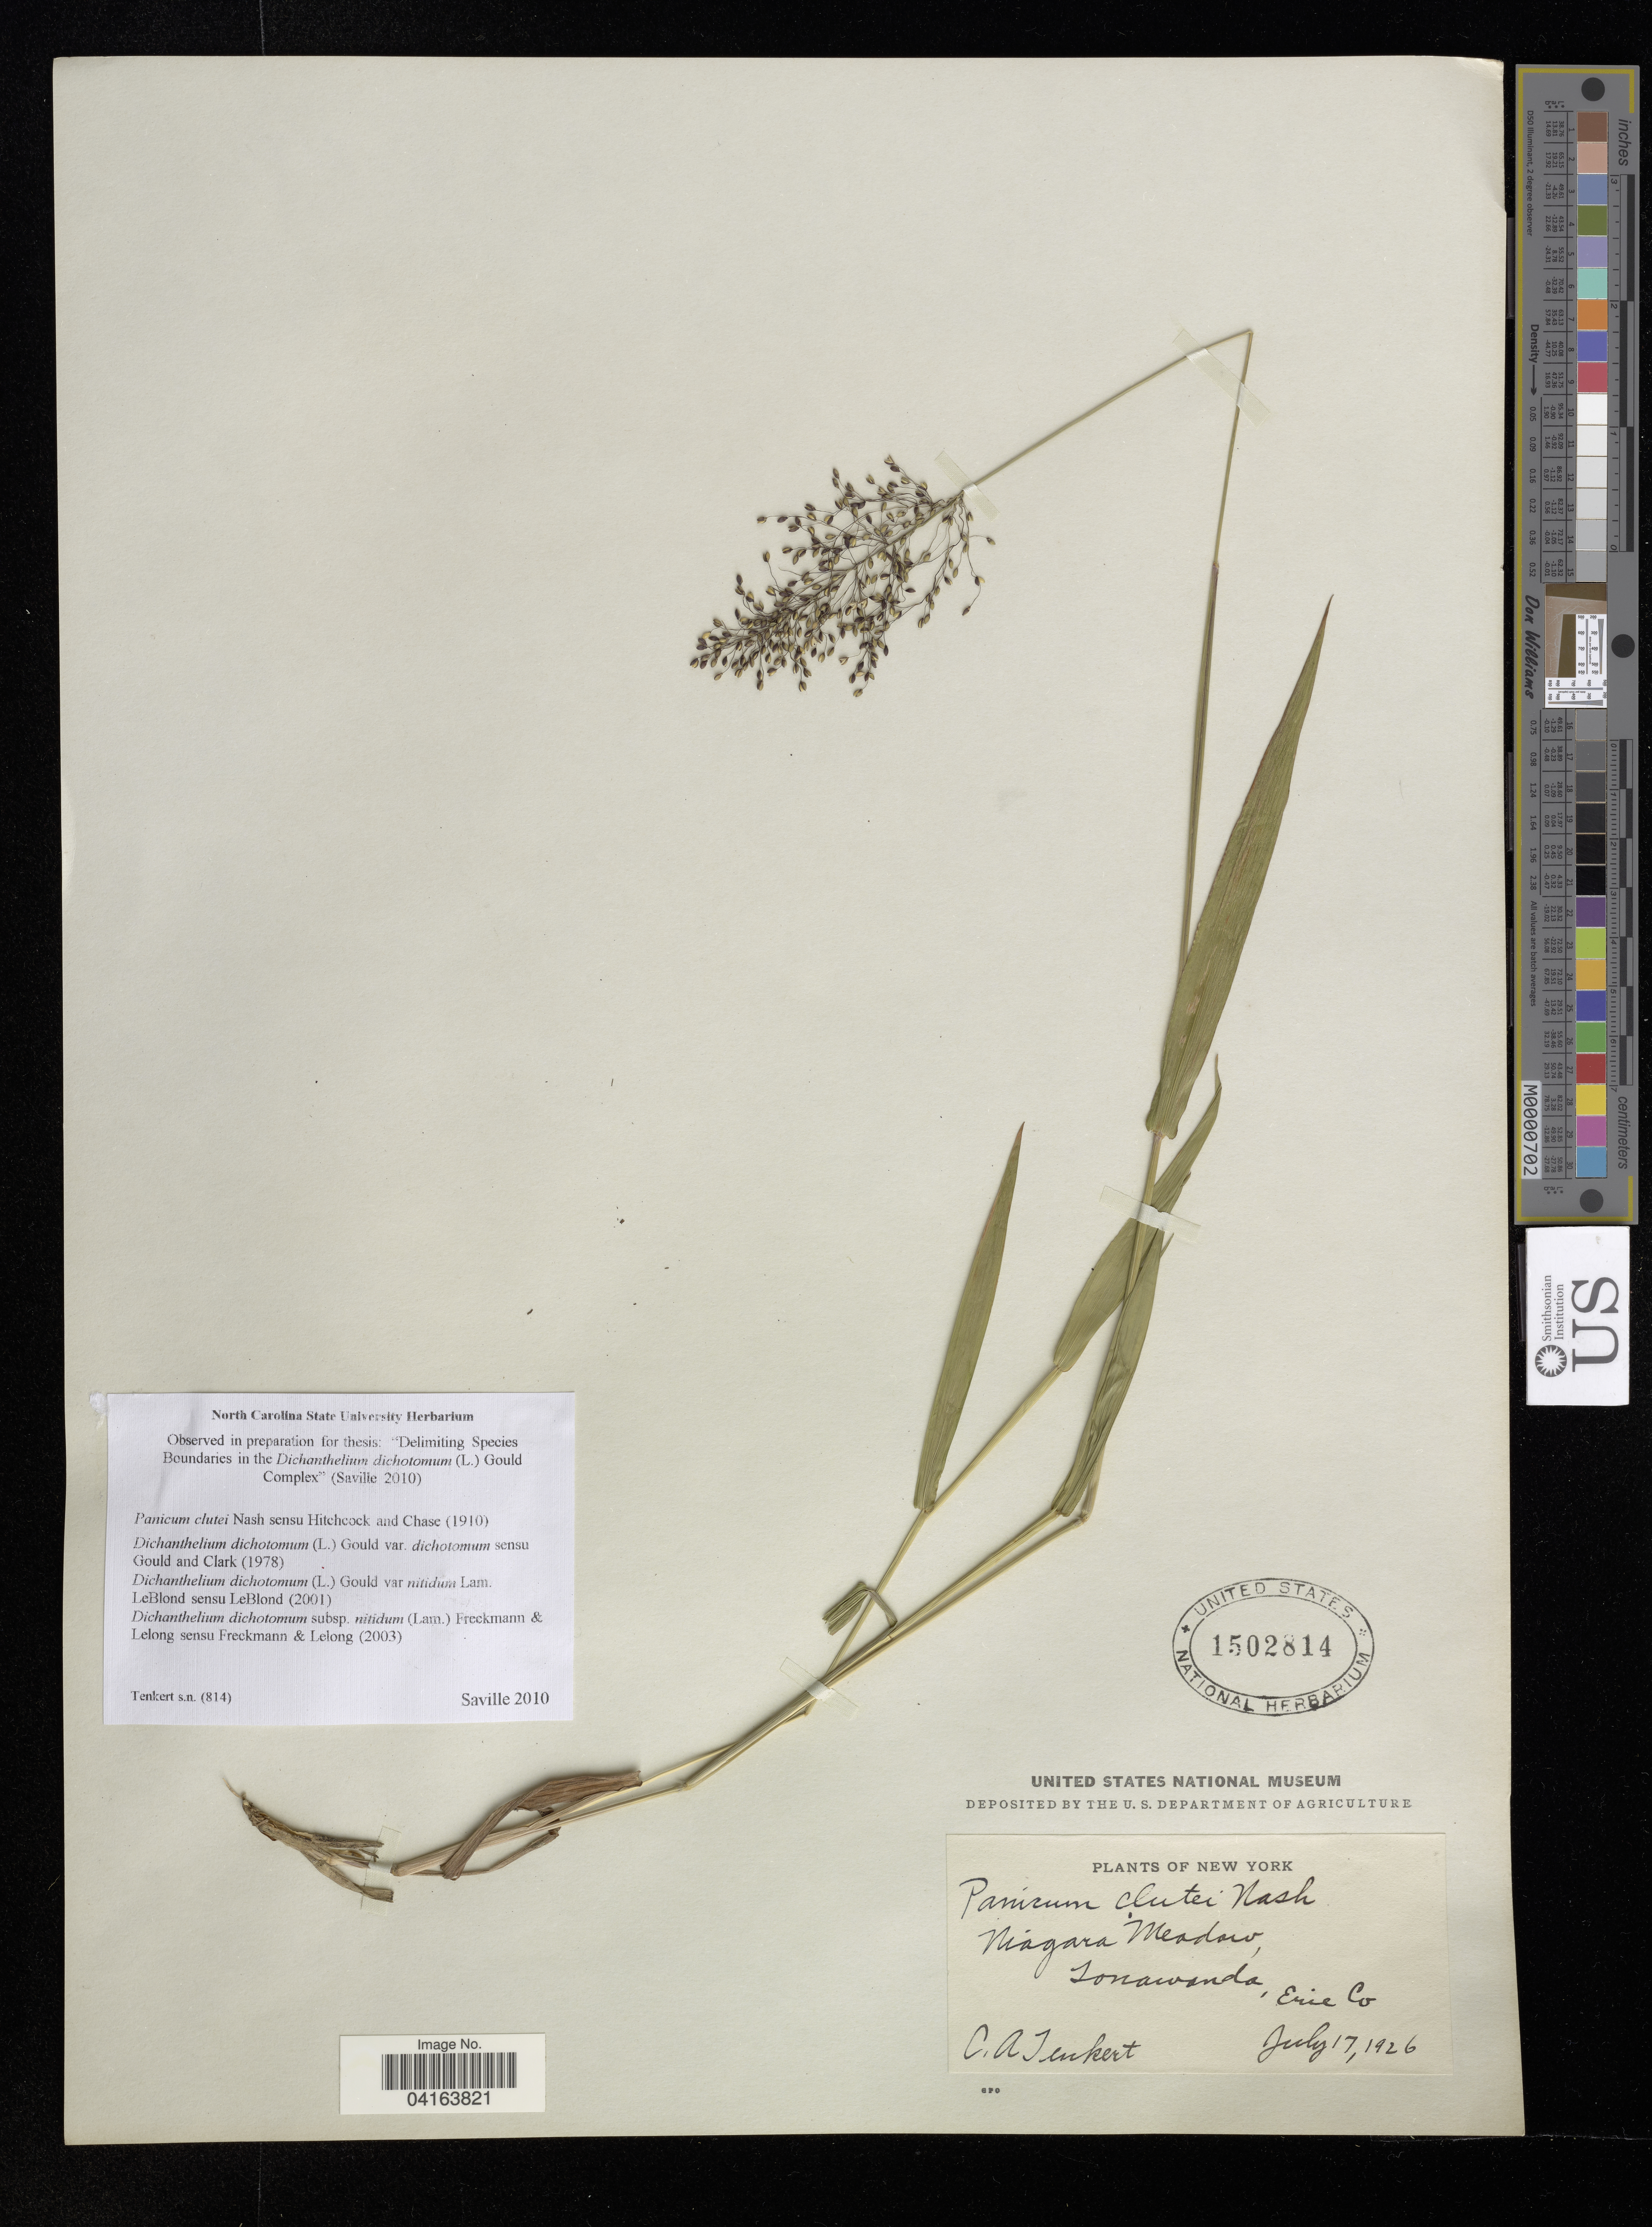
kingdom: Plantae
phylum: Tracheophyta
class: Liliopsida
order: Poales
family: Poaceae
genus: Dichanthelium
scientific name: Dichanthelium dichotomum subsp. lucidum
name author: (Ashe) Freckmann & Lelong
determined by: Saville, A. C., (NCSC), North Carolina State University (UNITED STATES)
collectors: C. Zenkert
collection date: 1926-07-17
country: United States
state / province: New York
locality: Tonawanda, Erie Co.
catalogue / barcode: US 1502814